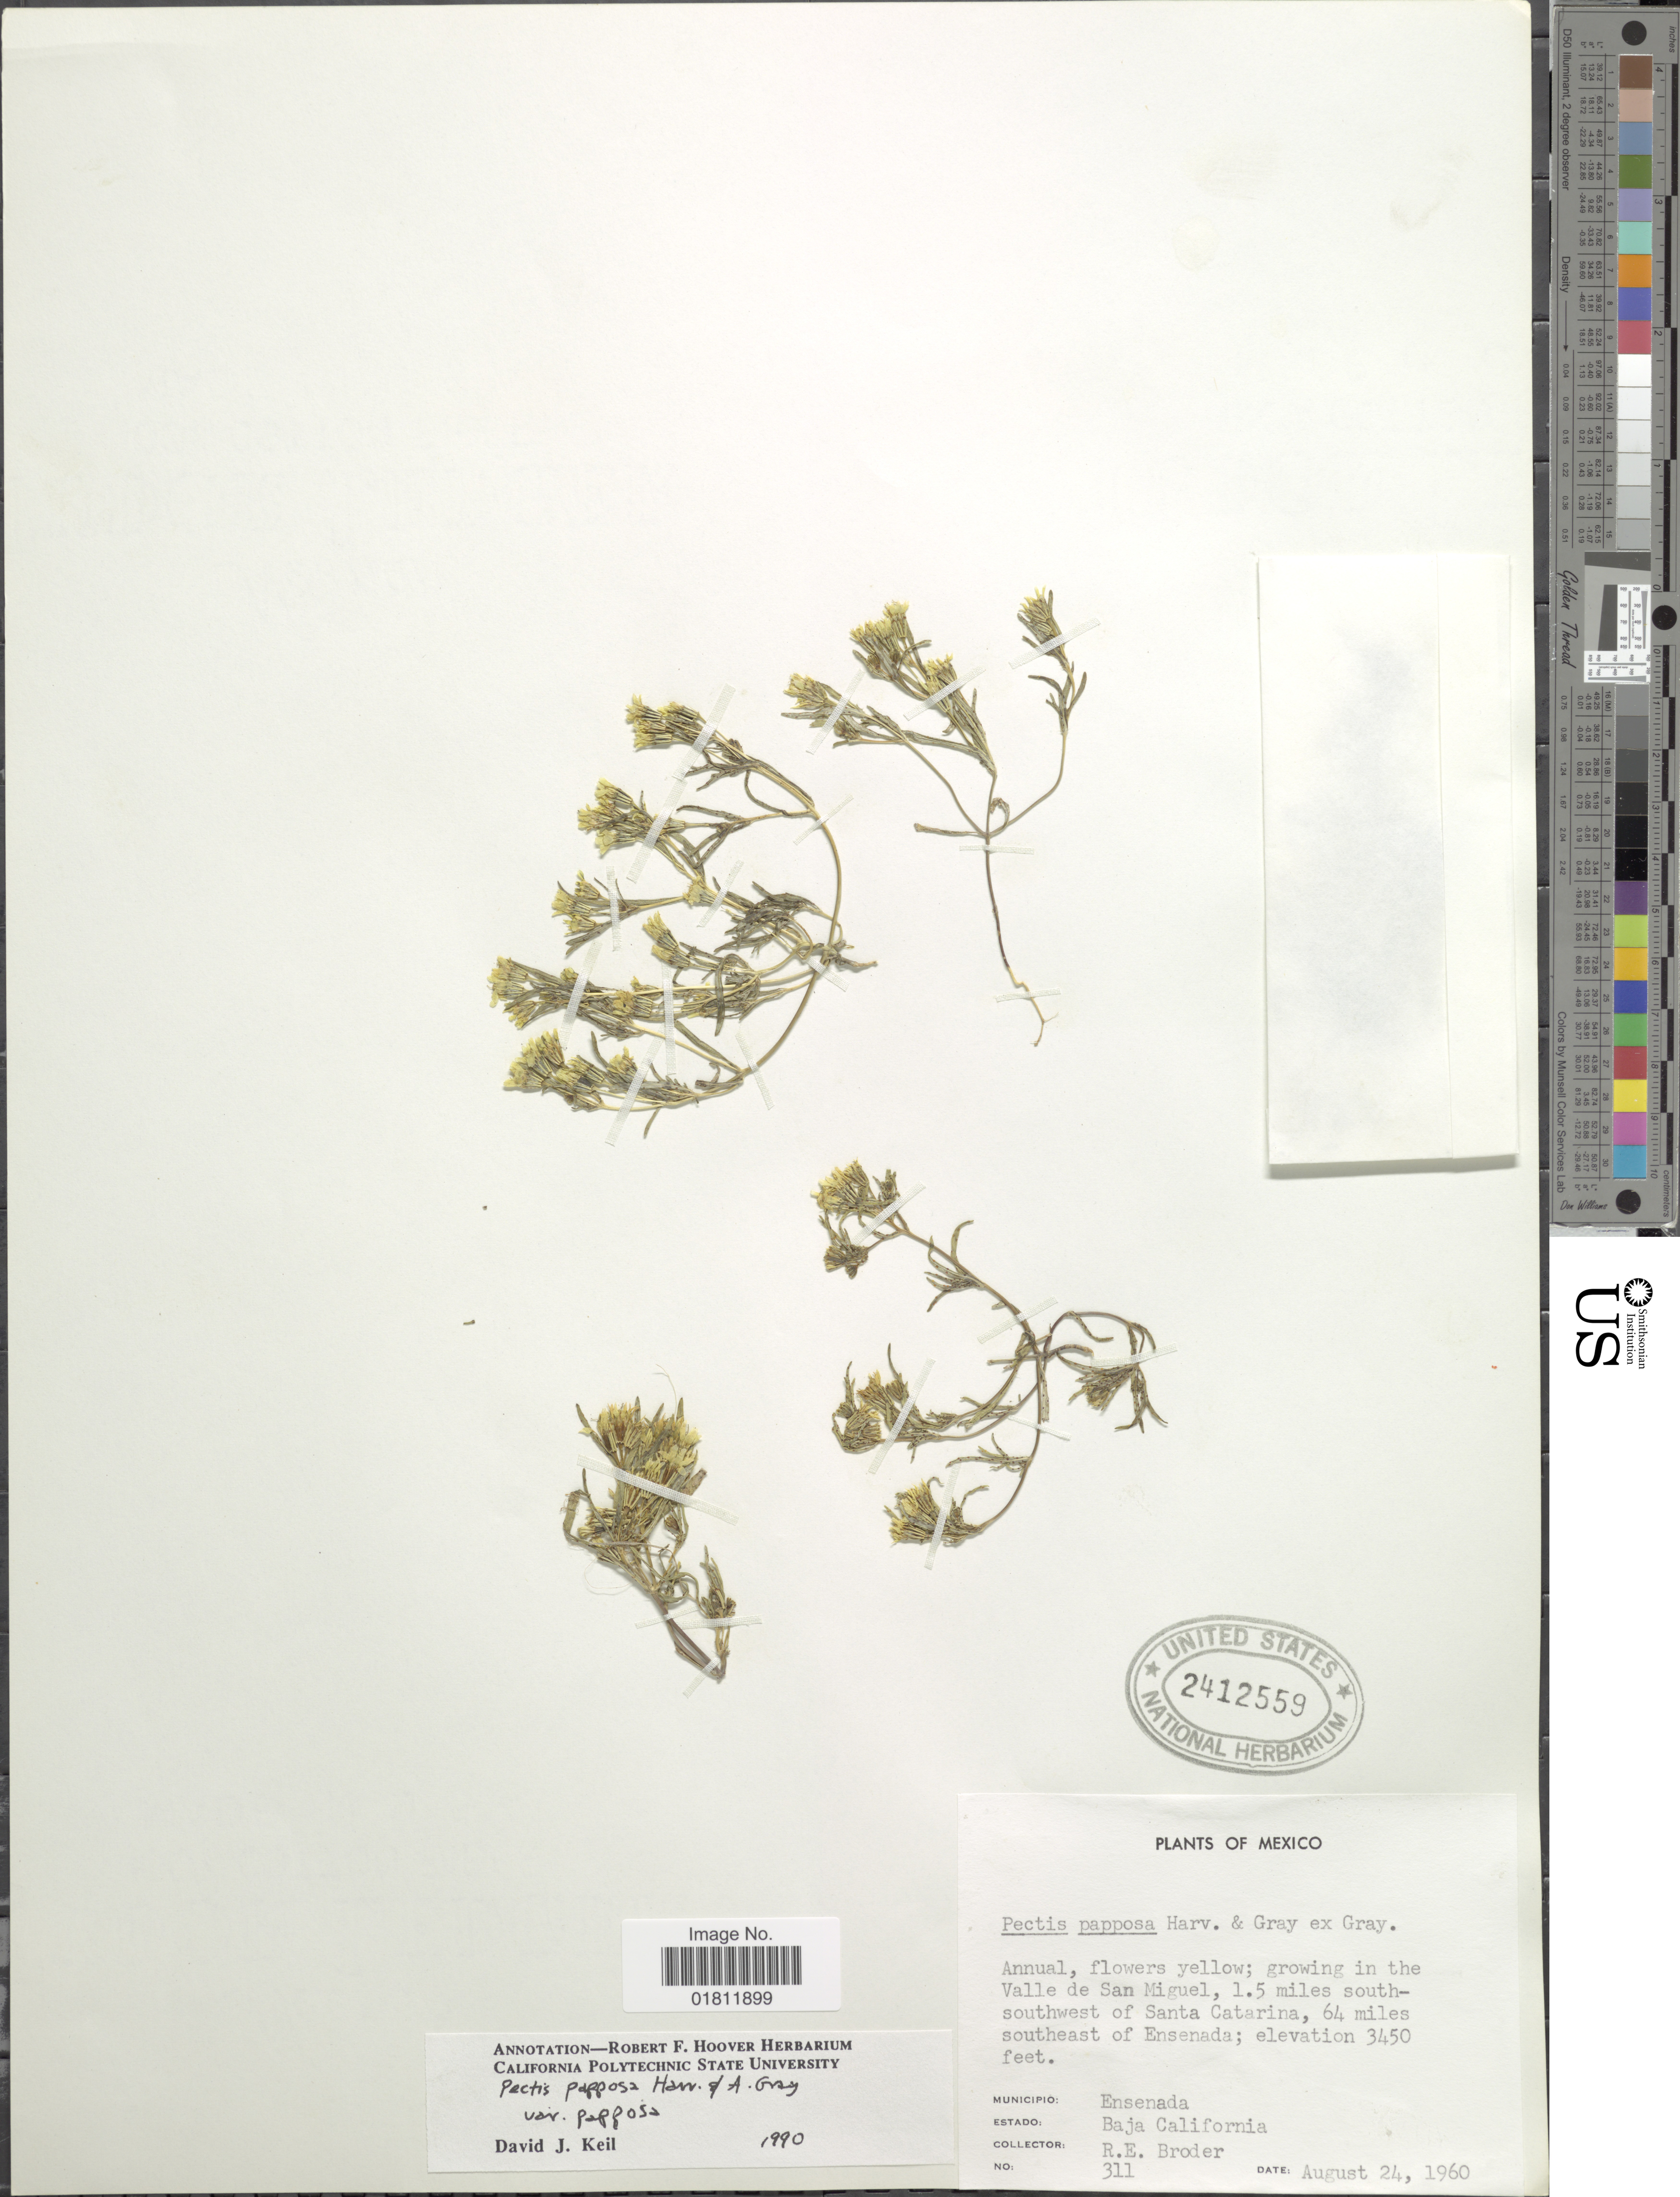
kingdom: Plantae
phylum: Tracheophyta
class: Magnoliopsida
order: Asterales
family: Asteraceae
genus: Pectis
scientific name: Pectis papposa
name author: Harv. & A. Gray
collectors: R. Broder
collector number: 311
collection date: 1960-08-24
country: Mexico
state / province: Baja California Norte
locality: Valle de San Miguel, 1.5 miles south-southwest of Santa Catarina, 64 miles southeast of Ensenada.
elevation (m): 1052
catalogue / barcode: US 2412559